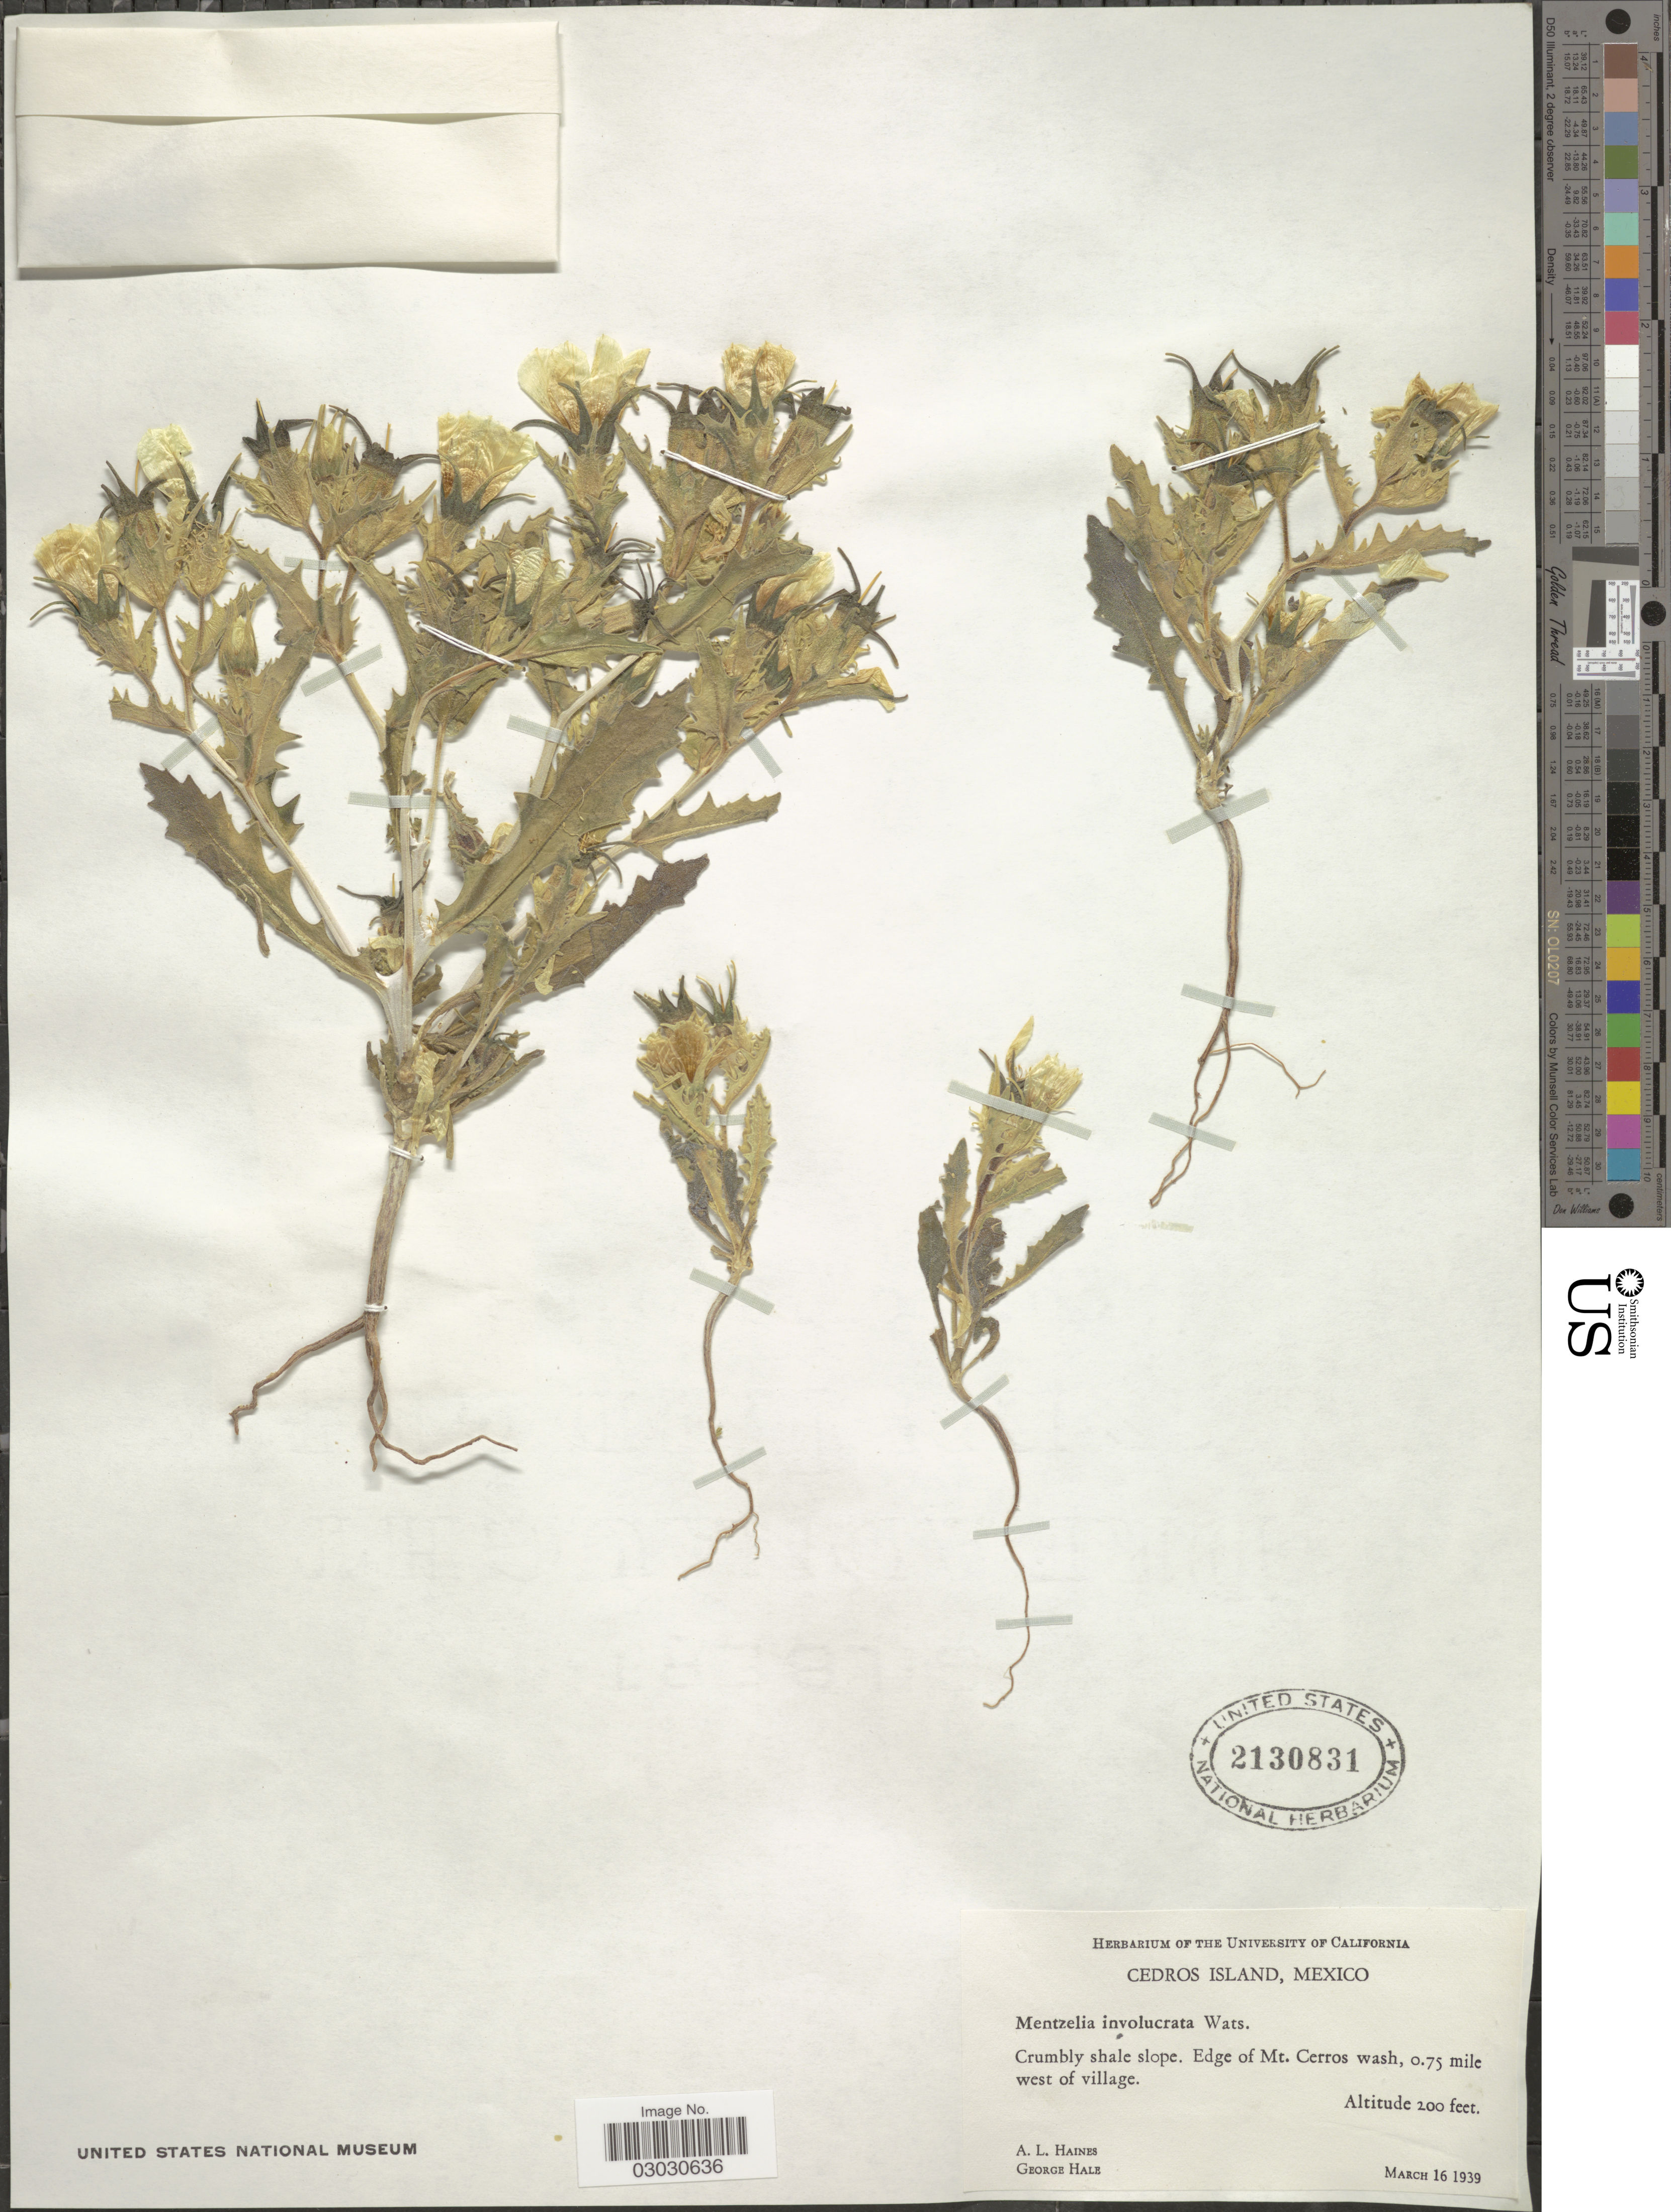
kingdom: Plantae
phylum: Tracheophyta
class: Magnoliopsida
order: Cornales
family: Loasaceae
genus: Mentzelia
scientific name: Mentzelia involucrata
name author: S. Watson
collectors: A. L. Haines & G. Hale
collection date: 1939-03-16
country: Mexico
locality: Cedros Island. Edge of Mt. Cerros wash, 0.75 mile west of village.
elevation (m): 61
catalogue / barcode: US 2130831